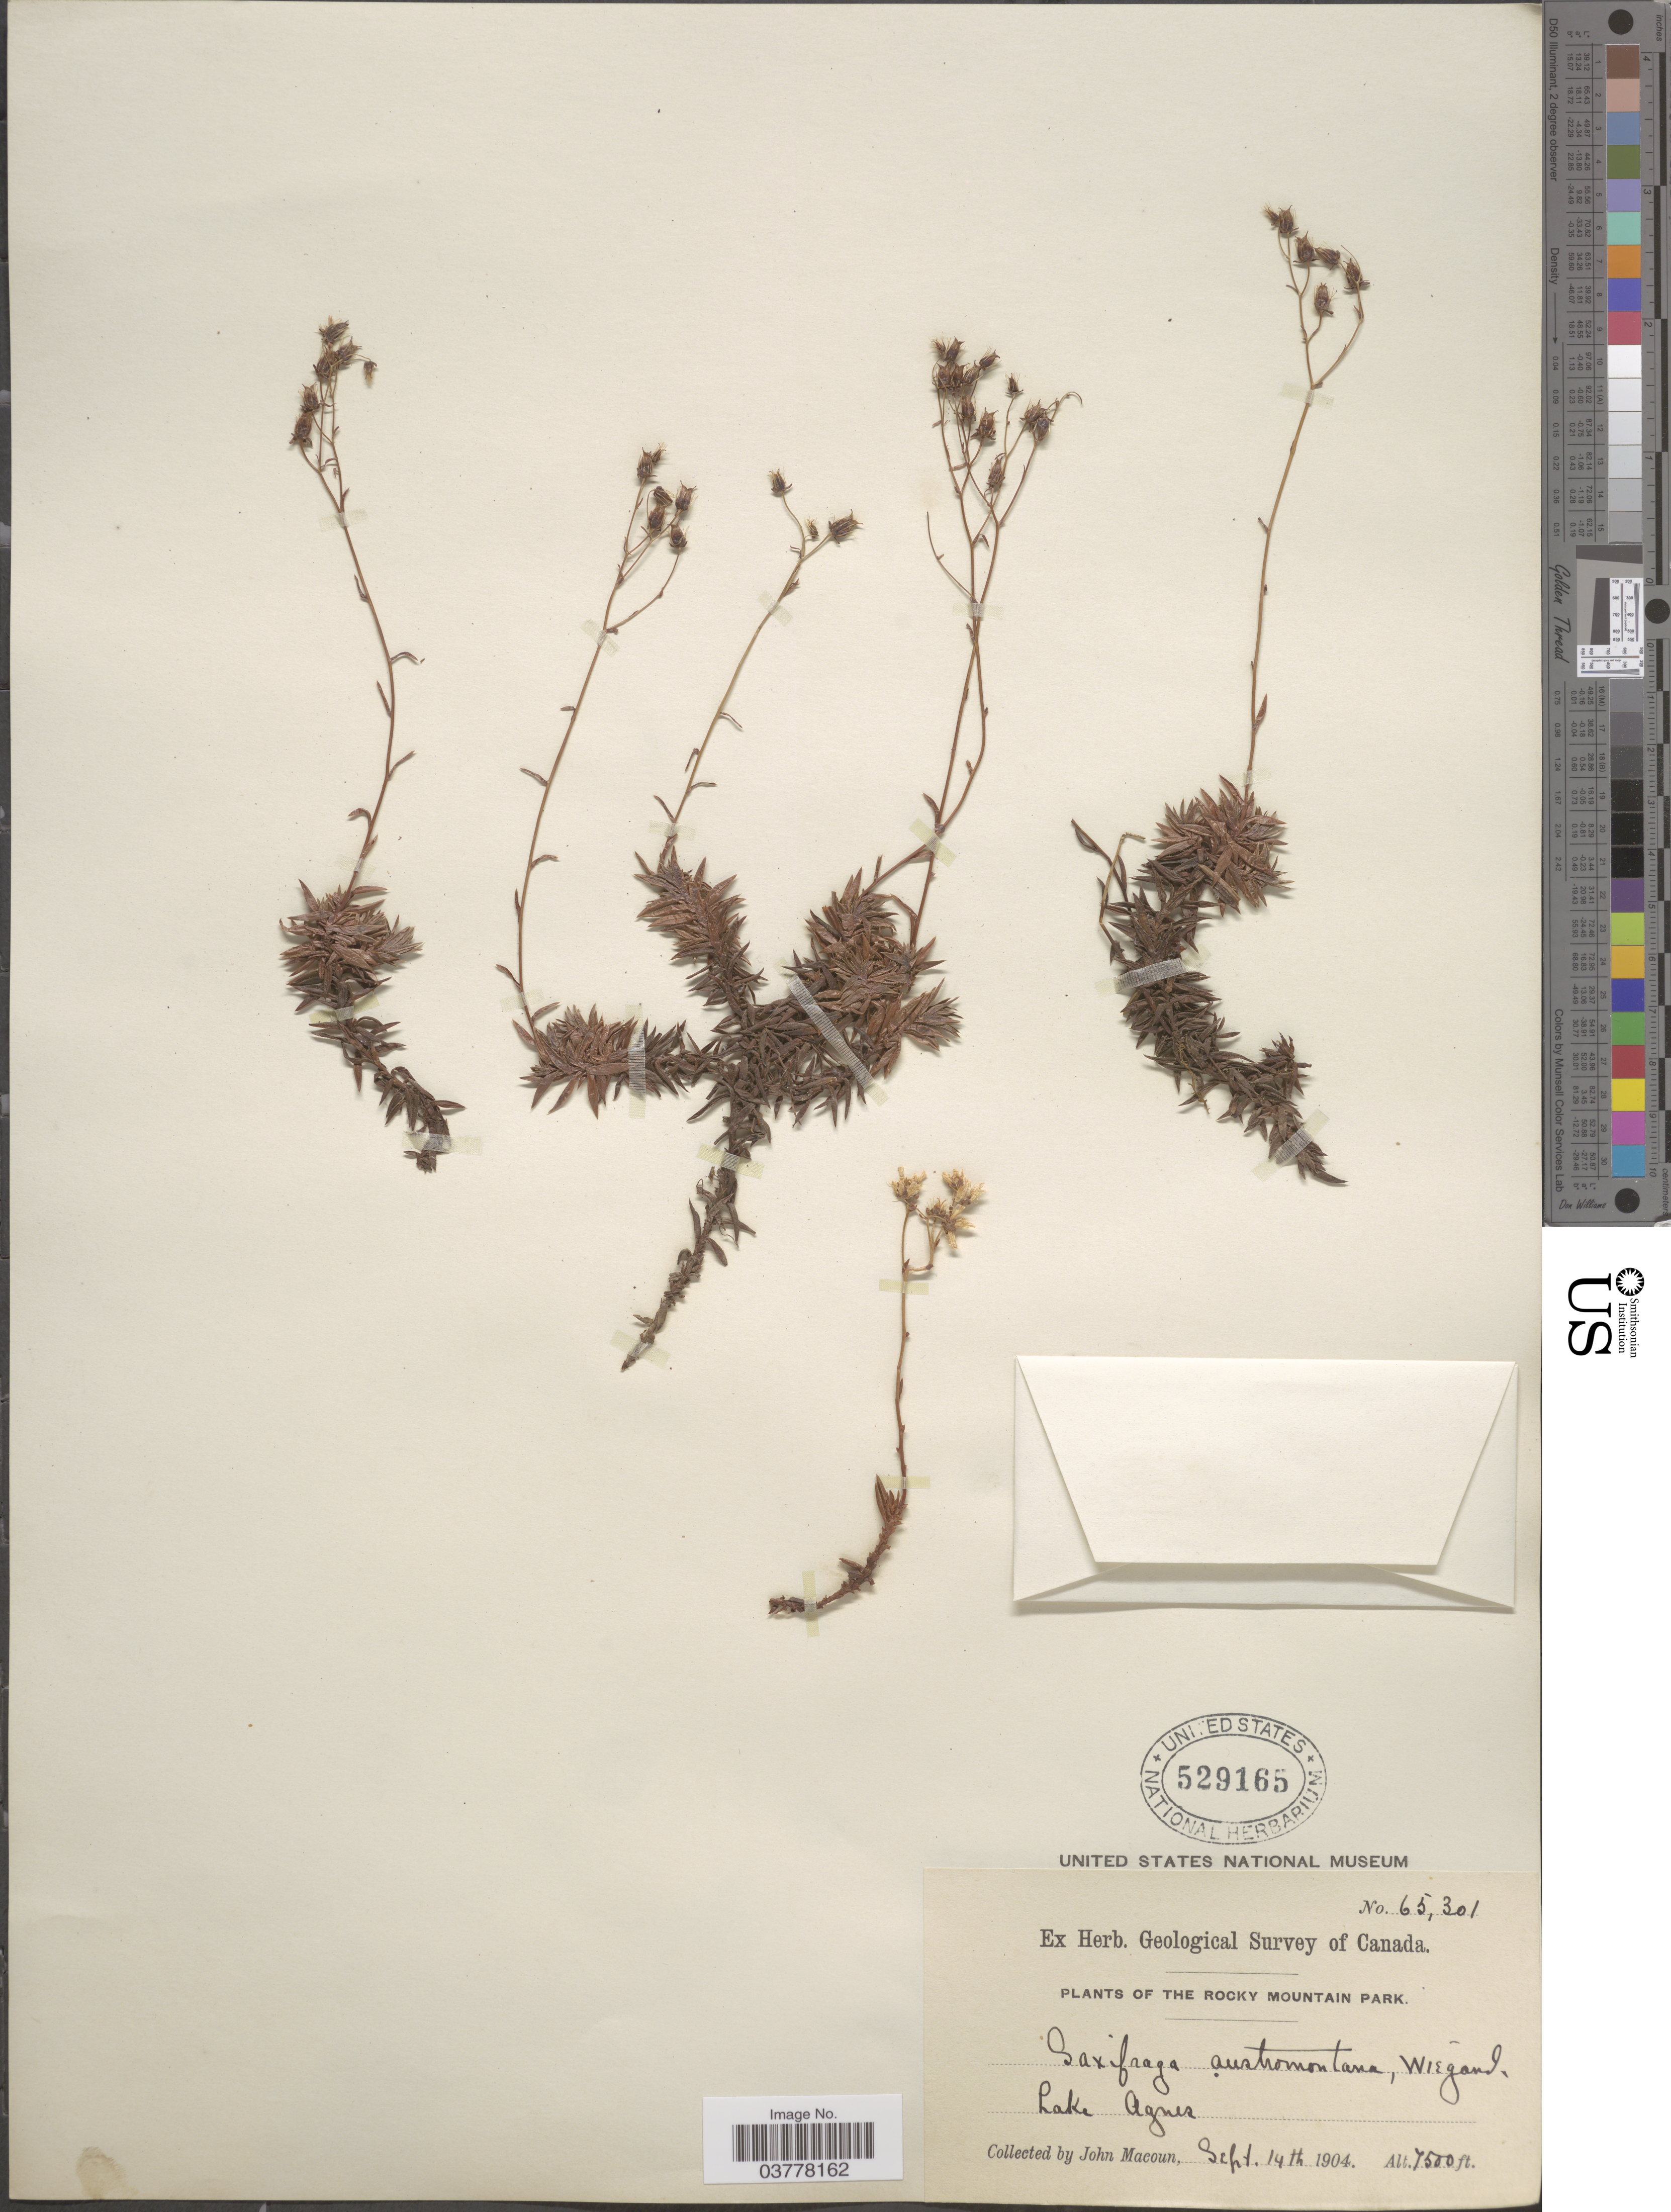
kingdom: Plantae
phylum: Tracheophyta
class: Magnoliopsida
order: Saxifragales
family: Saxifragaceae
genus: Saxifraga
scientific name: Saxifraga bronchialis subsp. austromontana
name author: (Wiegand) Piper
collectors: J. Macoun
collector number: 65301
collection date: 1904-09-14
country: Canada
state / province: Alberta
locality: The Rocky Mountain Park. Lage Agnes.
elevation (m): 2286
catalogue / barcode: US 529165